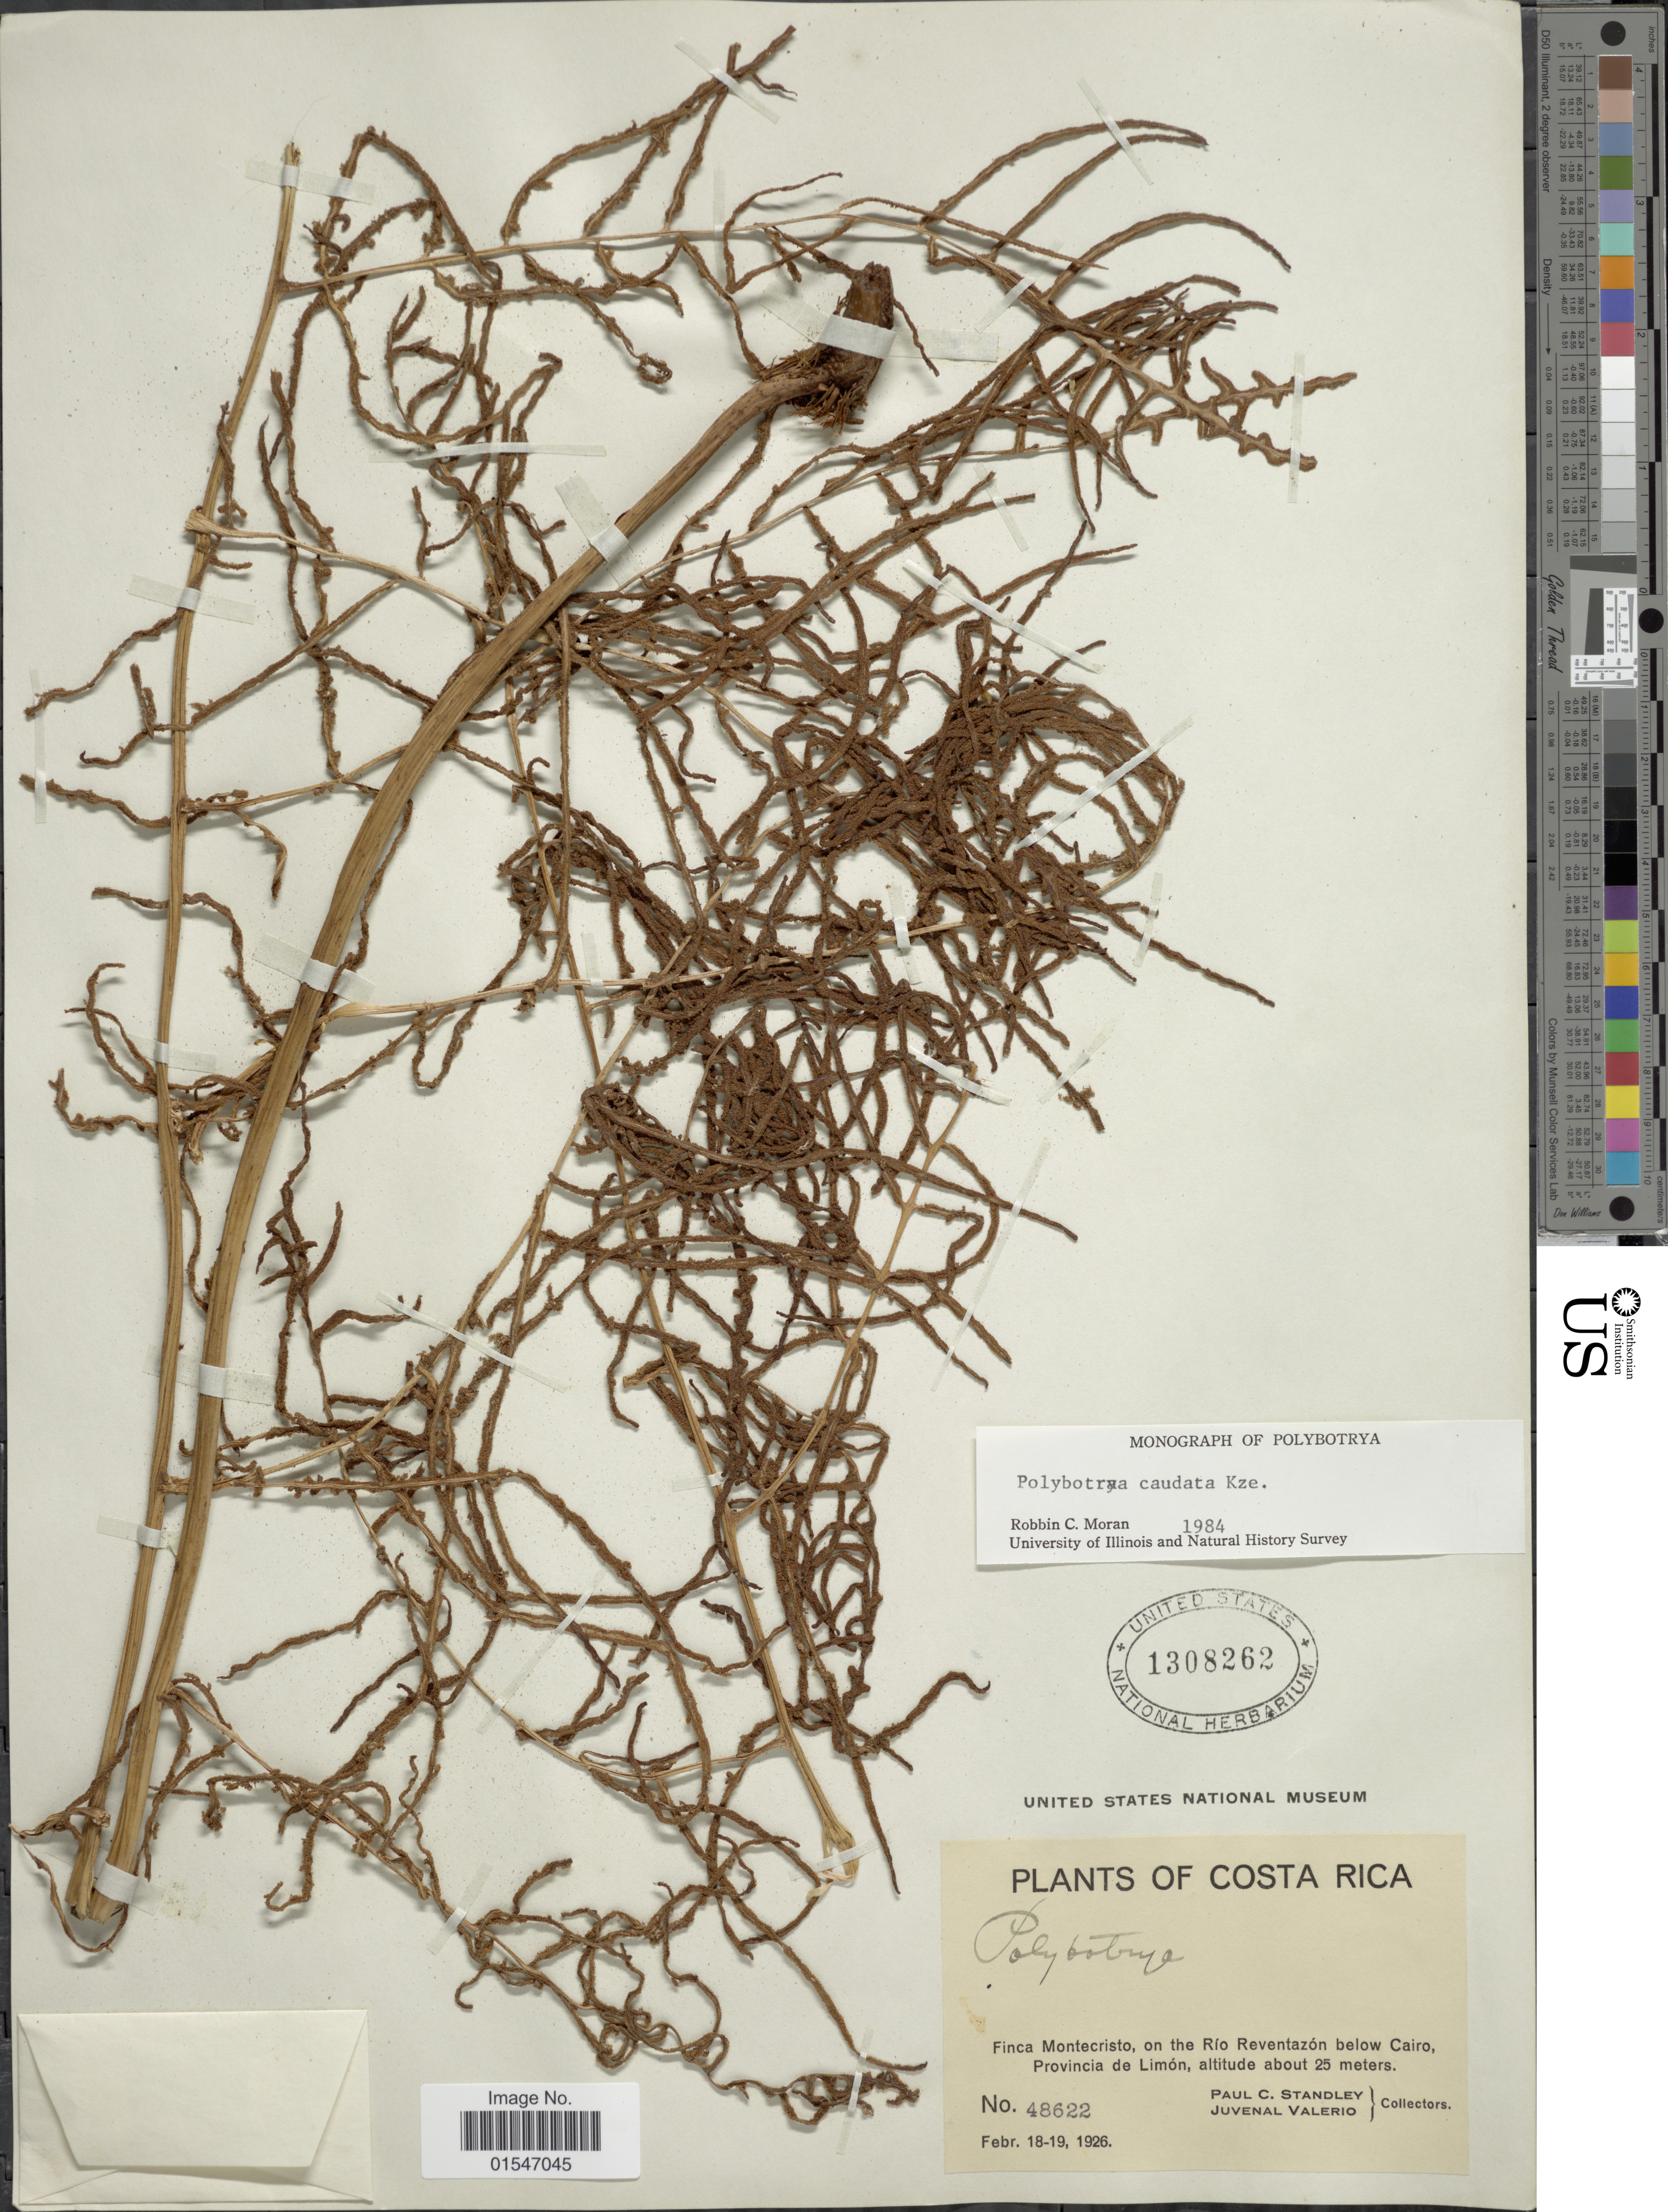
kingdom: Plantae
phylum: Tracheophyta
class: Polypodiopsida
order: Polypodiales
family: Dryopteridaceae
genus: Polybotrya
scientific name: Polybotrya caudata f. villosa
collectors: P. C. Standley & J. Valerio R.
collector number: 48622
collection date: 1926-02-18/1926-02-19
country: Costa Rica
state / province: Limón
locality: Finca Montecristo, on the Rio Reventazon below Cairo, Provincia de Limon.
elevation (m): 25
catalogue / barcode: US 1308262